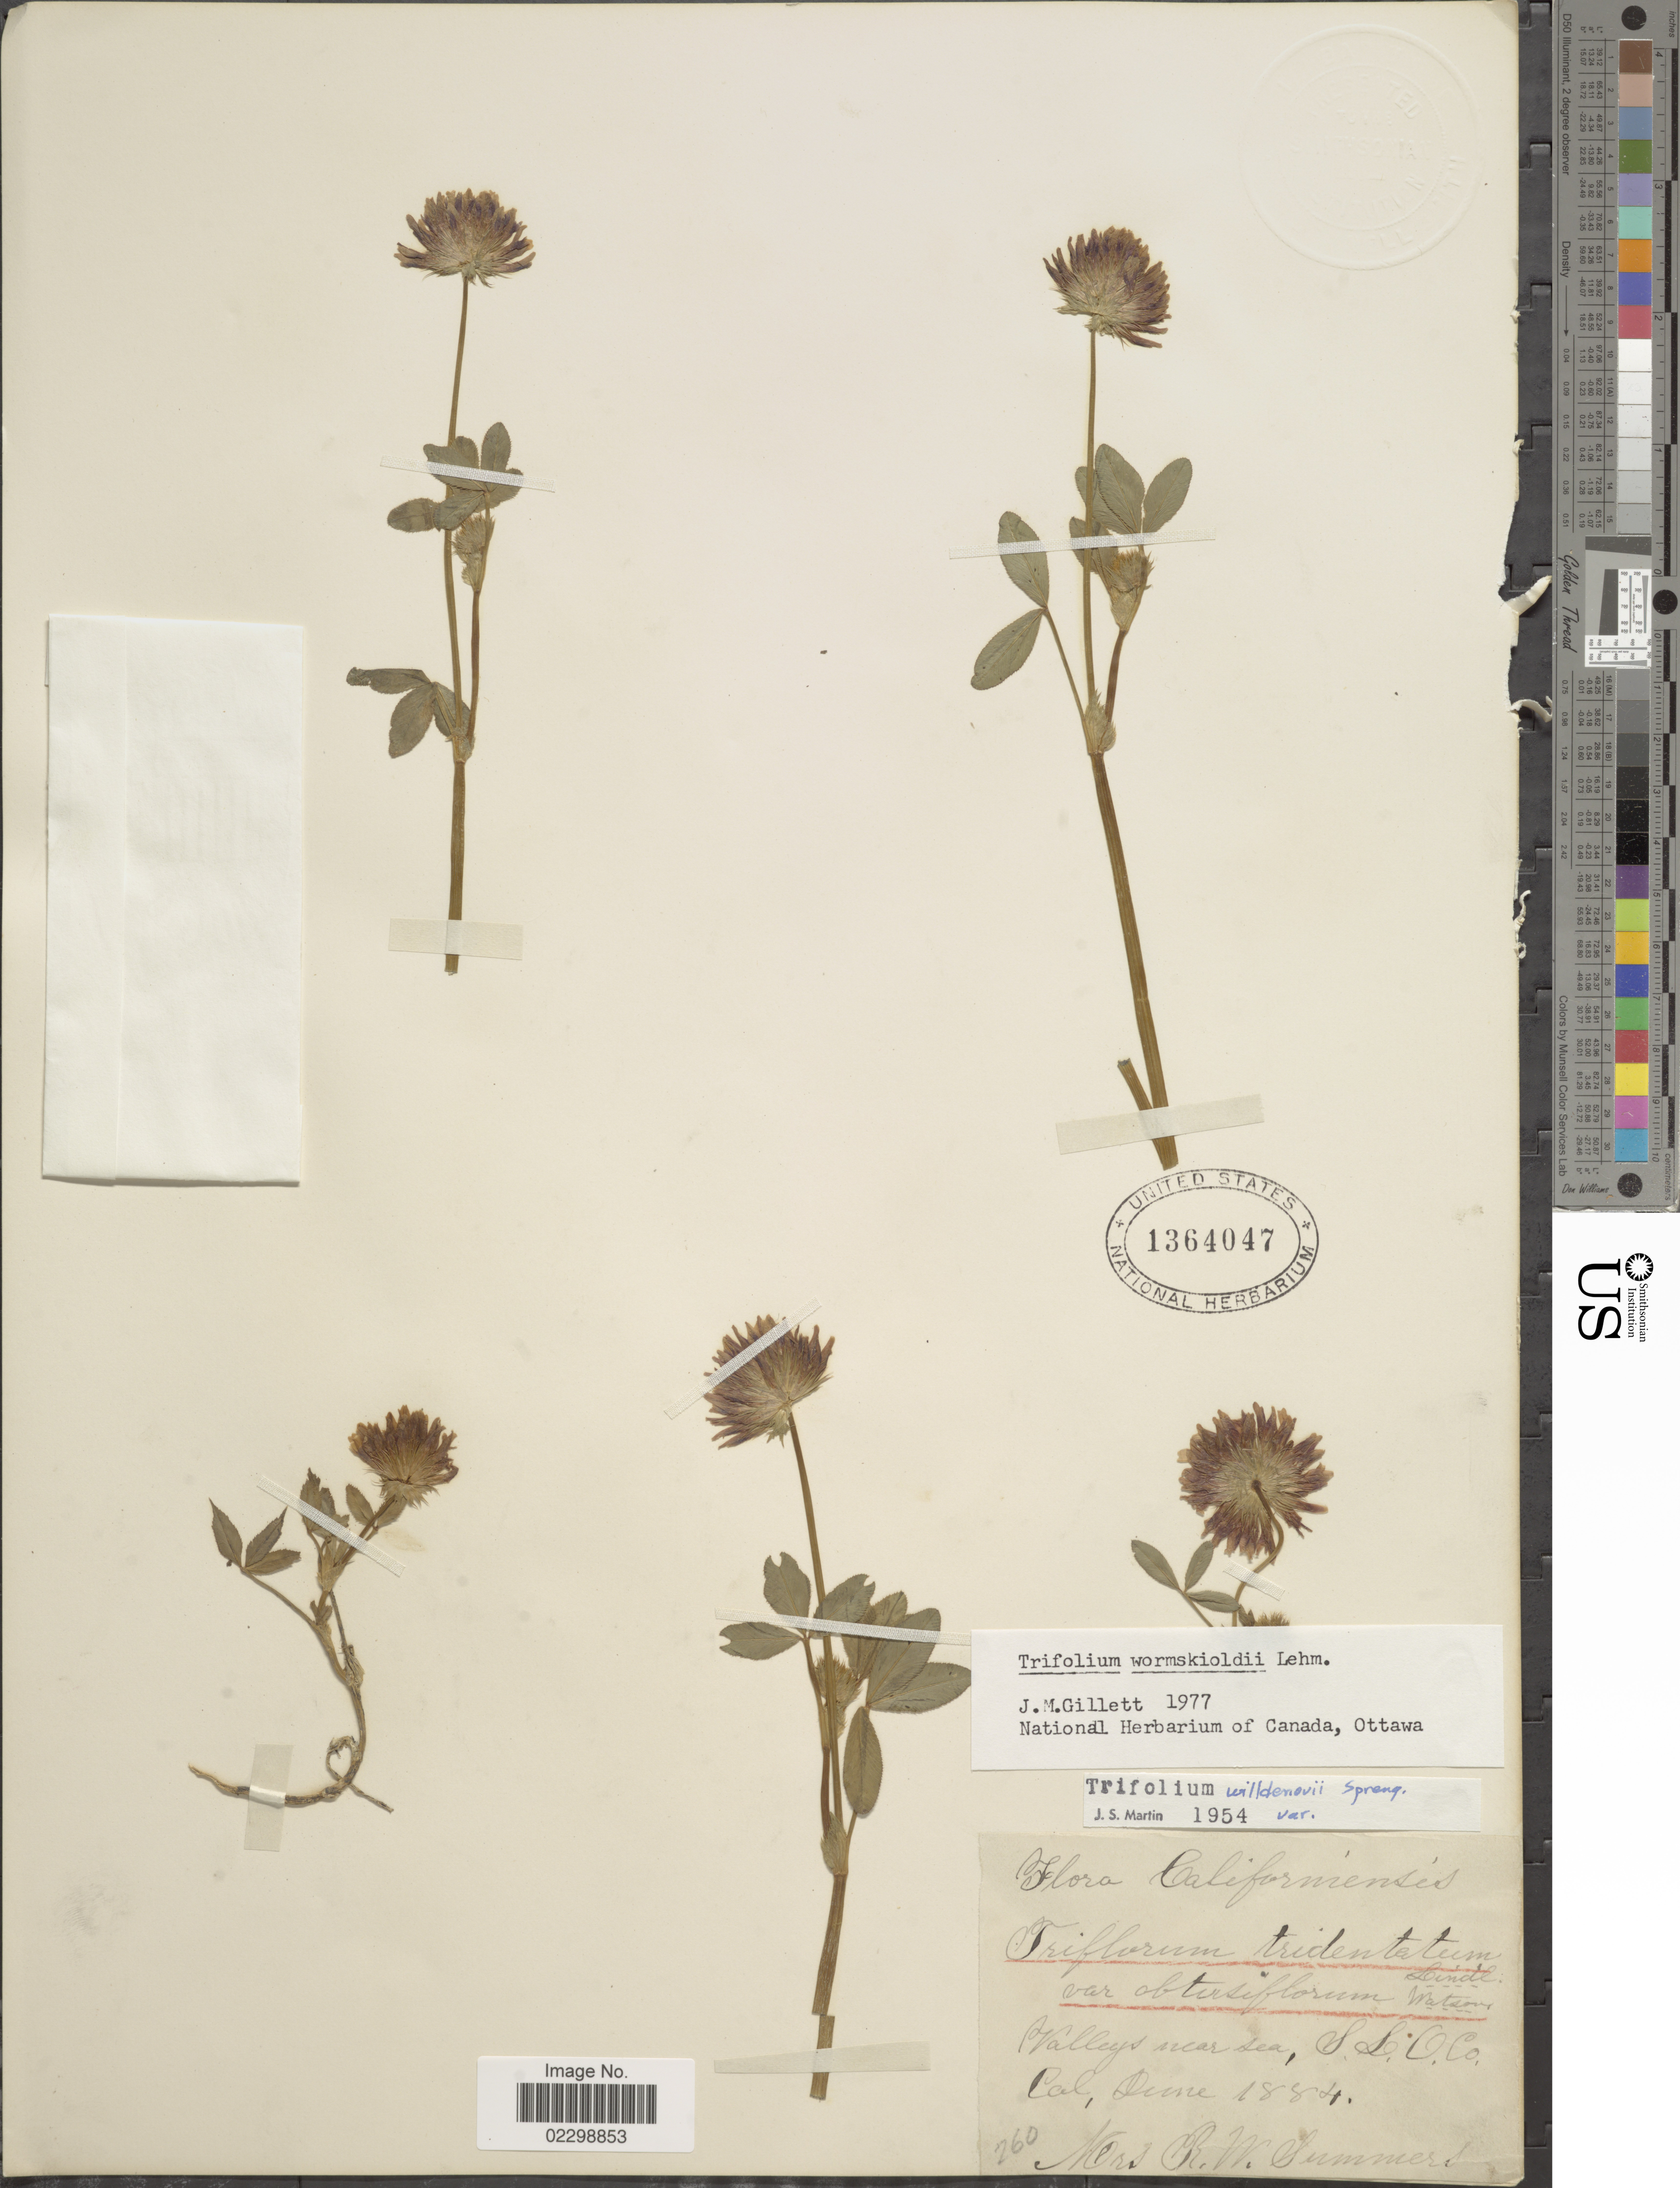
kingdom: Plantae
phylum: Tracheophyta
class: Magnoliopsida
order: Fabales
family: Fabaceae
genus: Trifolium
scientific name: Trifolium wormskioldii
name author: Lehm.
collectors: R. Summers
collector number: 260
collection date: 1884-06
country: United States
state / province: California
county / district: San Luis Obispo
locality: Valleys near sea, S.L.O. Co.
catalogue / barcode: US 1364047